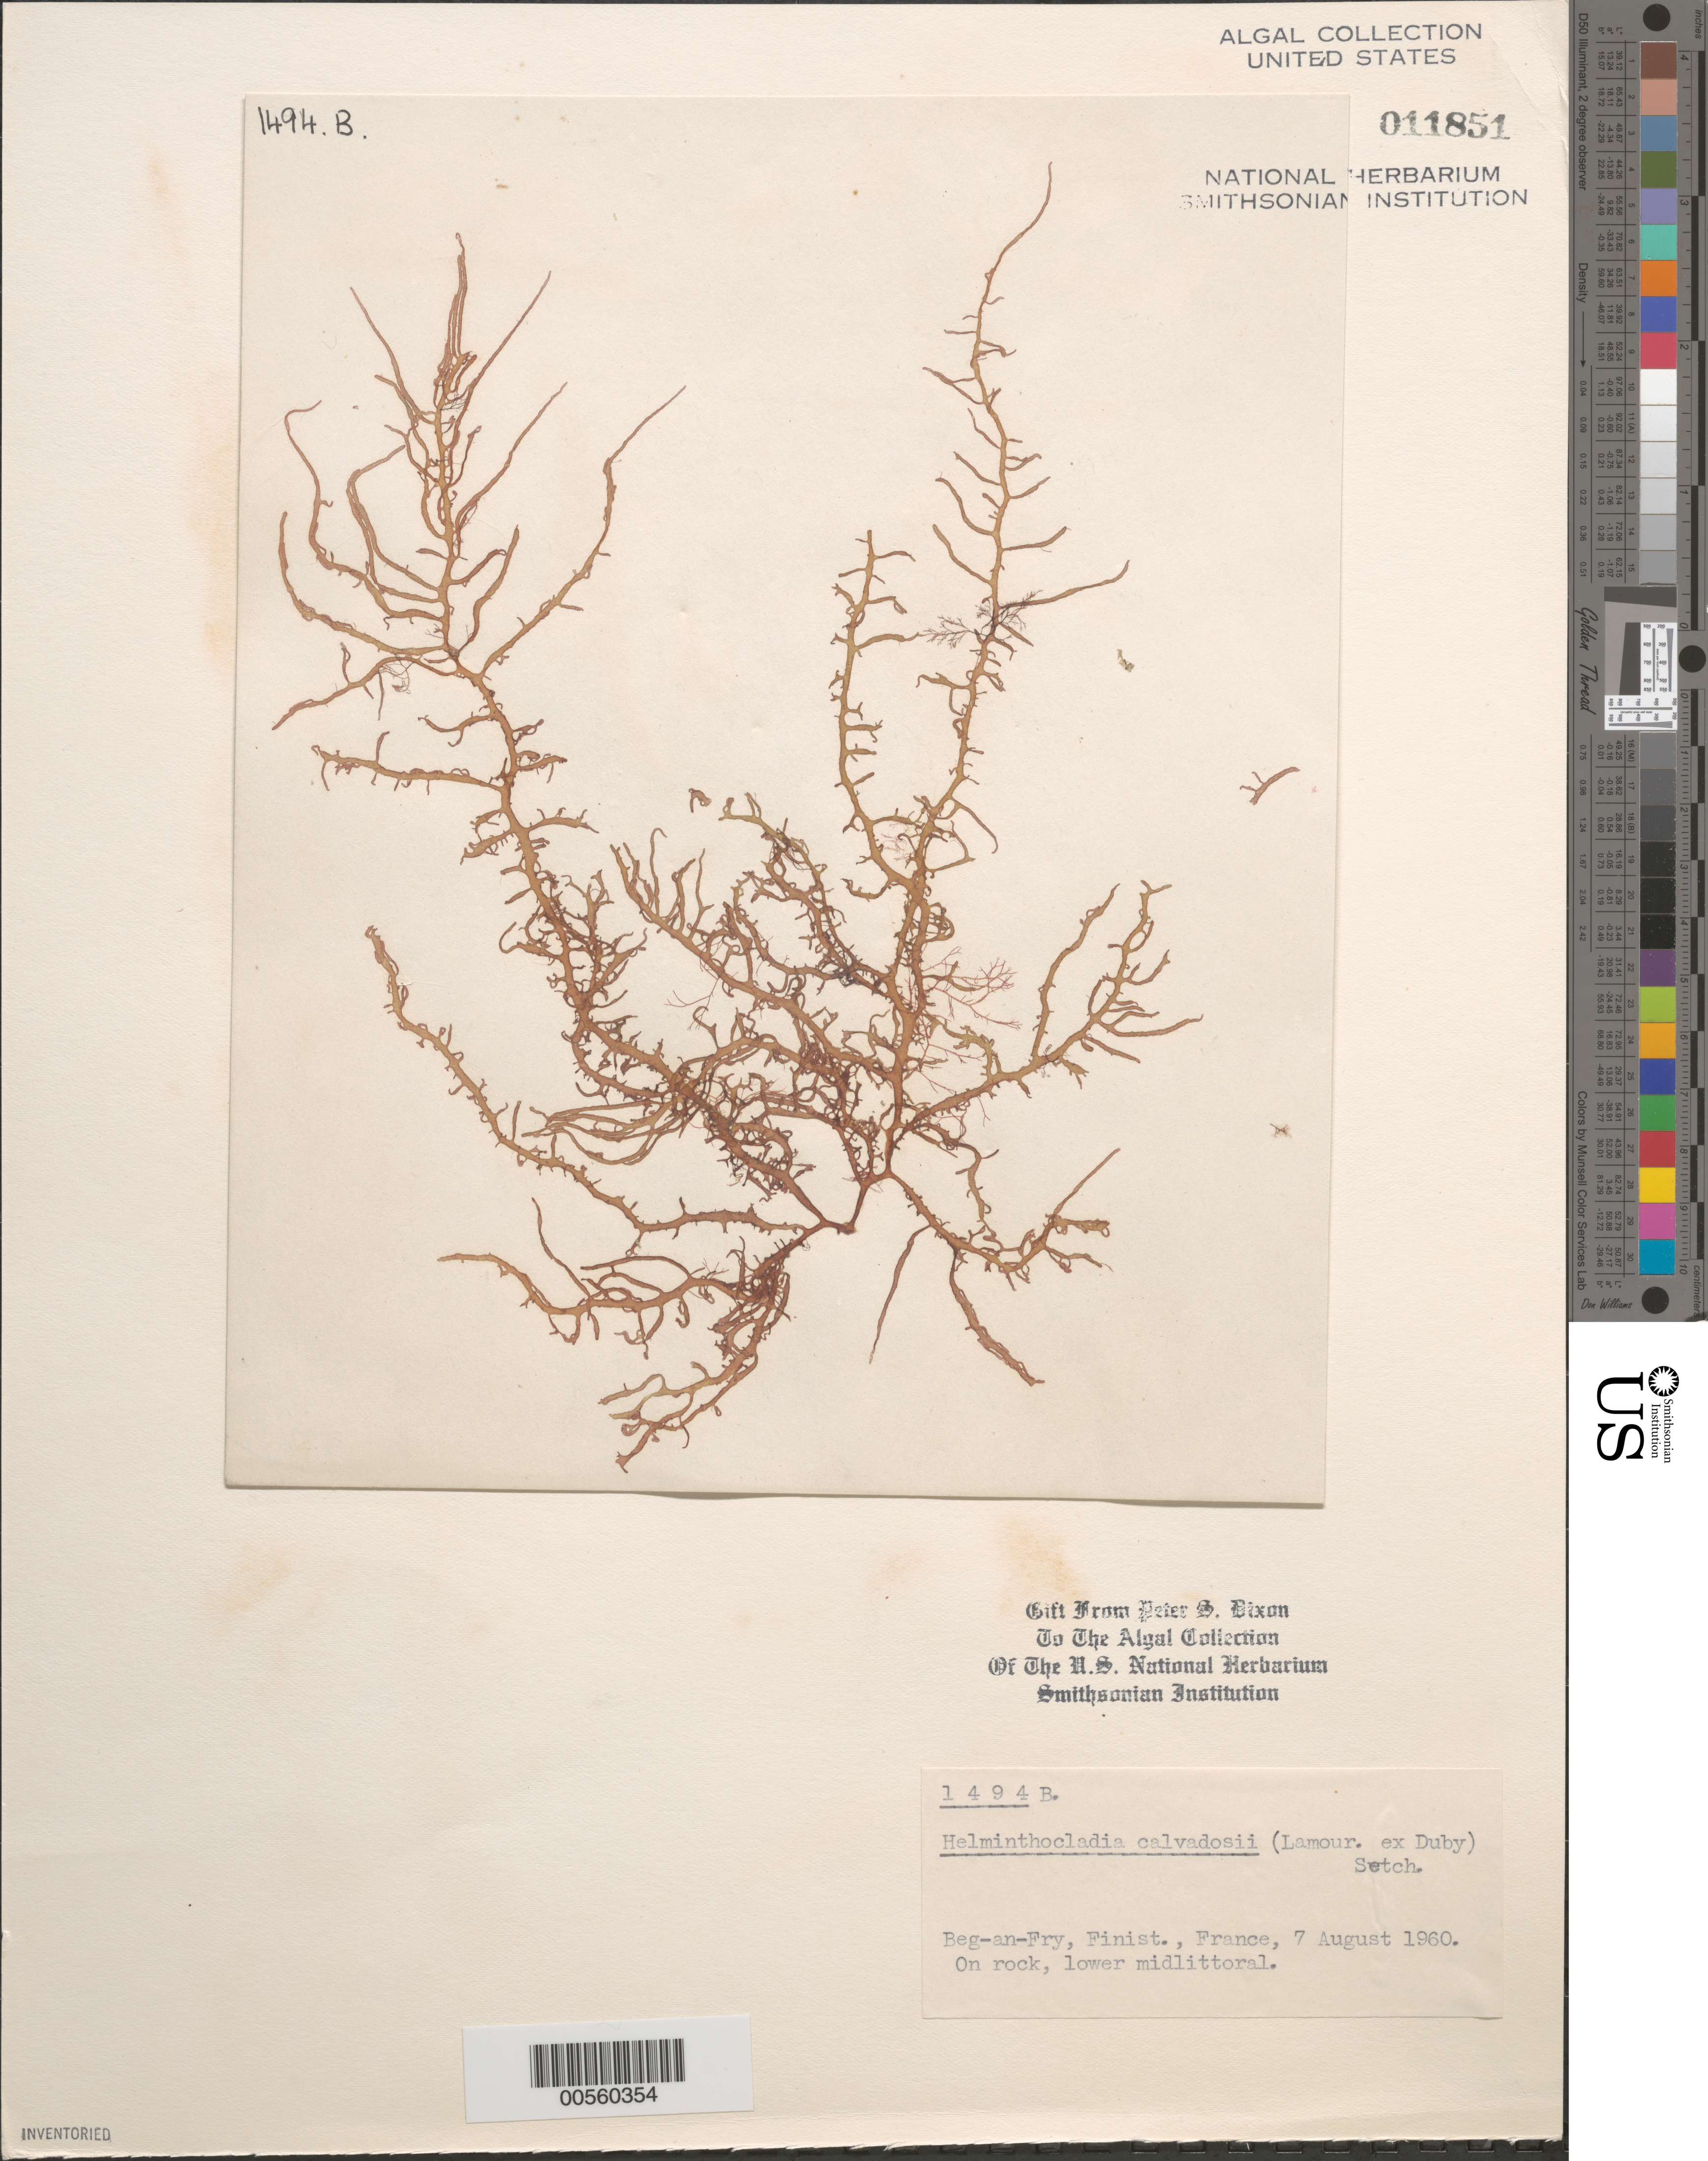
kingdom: Plantae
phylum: Rhodophyta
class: Florideophyceae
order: Nemaliales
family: Liagoraceae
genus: Helminthocladia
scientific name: Helminthocladia calvadosii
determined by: Dixon, P. S.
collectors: P. S. Dixon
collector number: PSD 1494b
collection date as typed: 07 Aug 1960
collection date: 1960-08-07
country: France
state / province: Bretagne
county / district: Finistère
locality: Beg-an-Fry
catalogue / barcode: US 11851